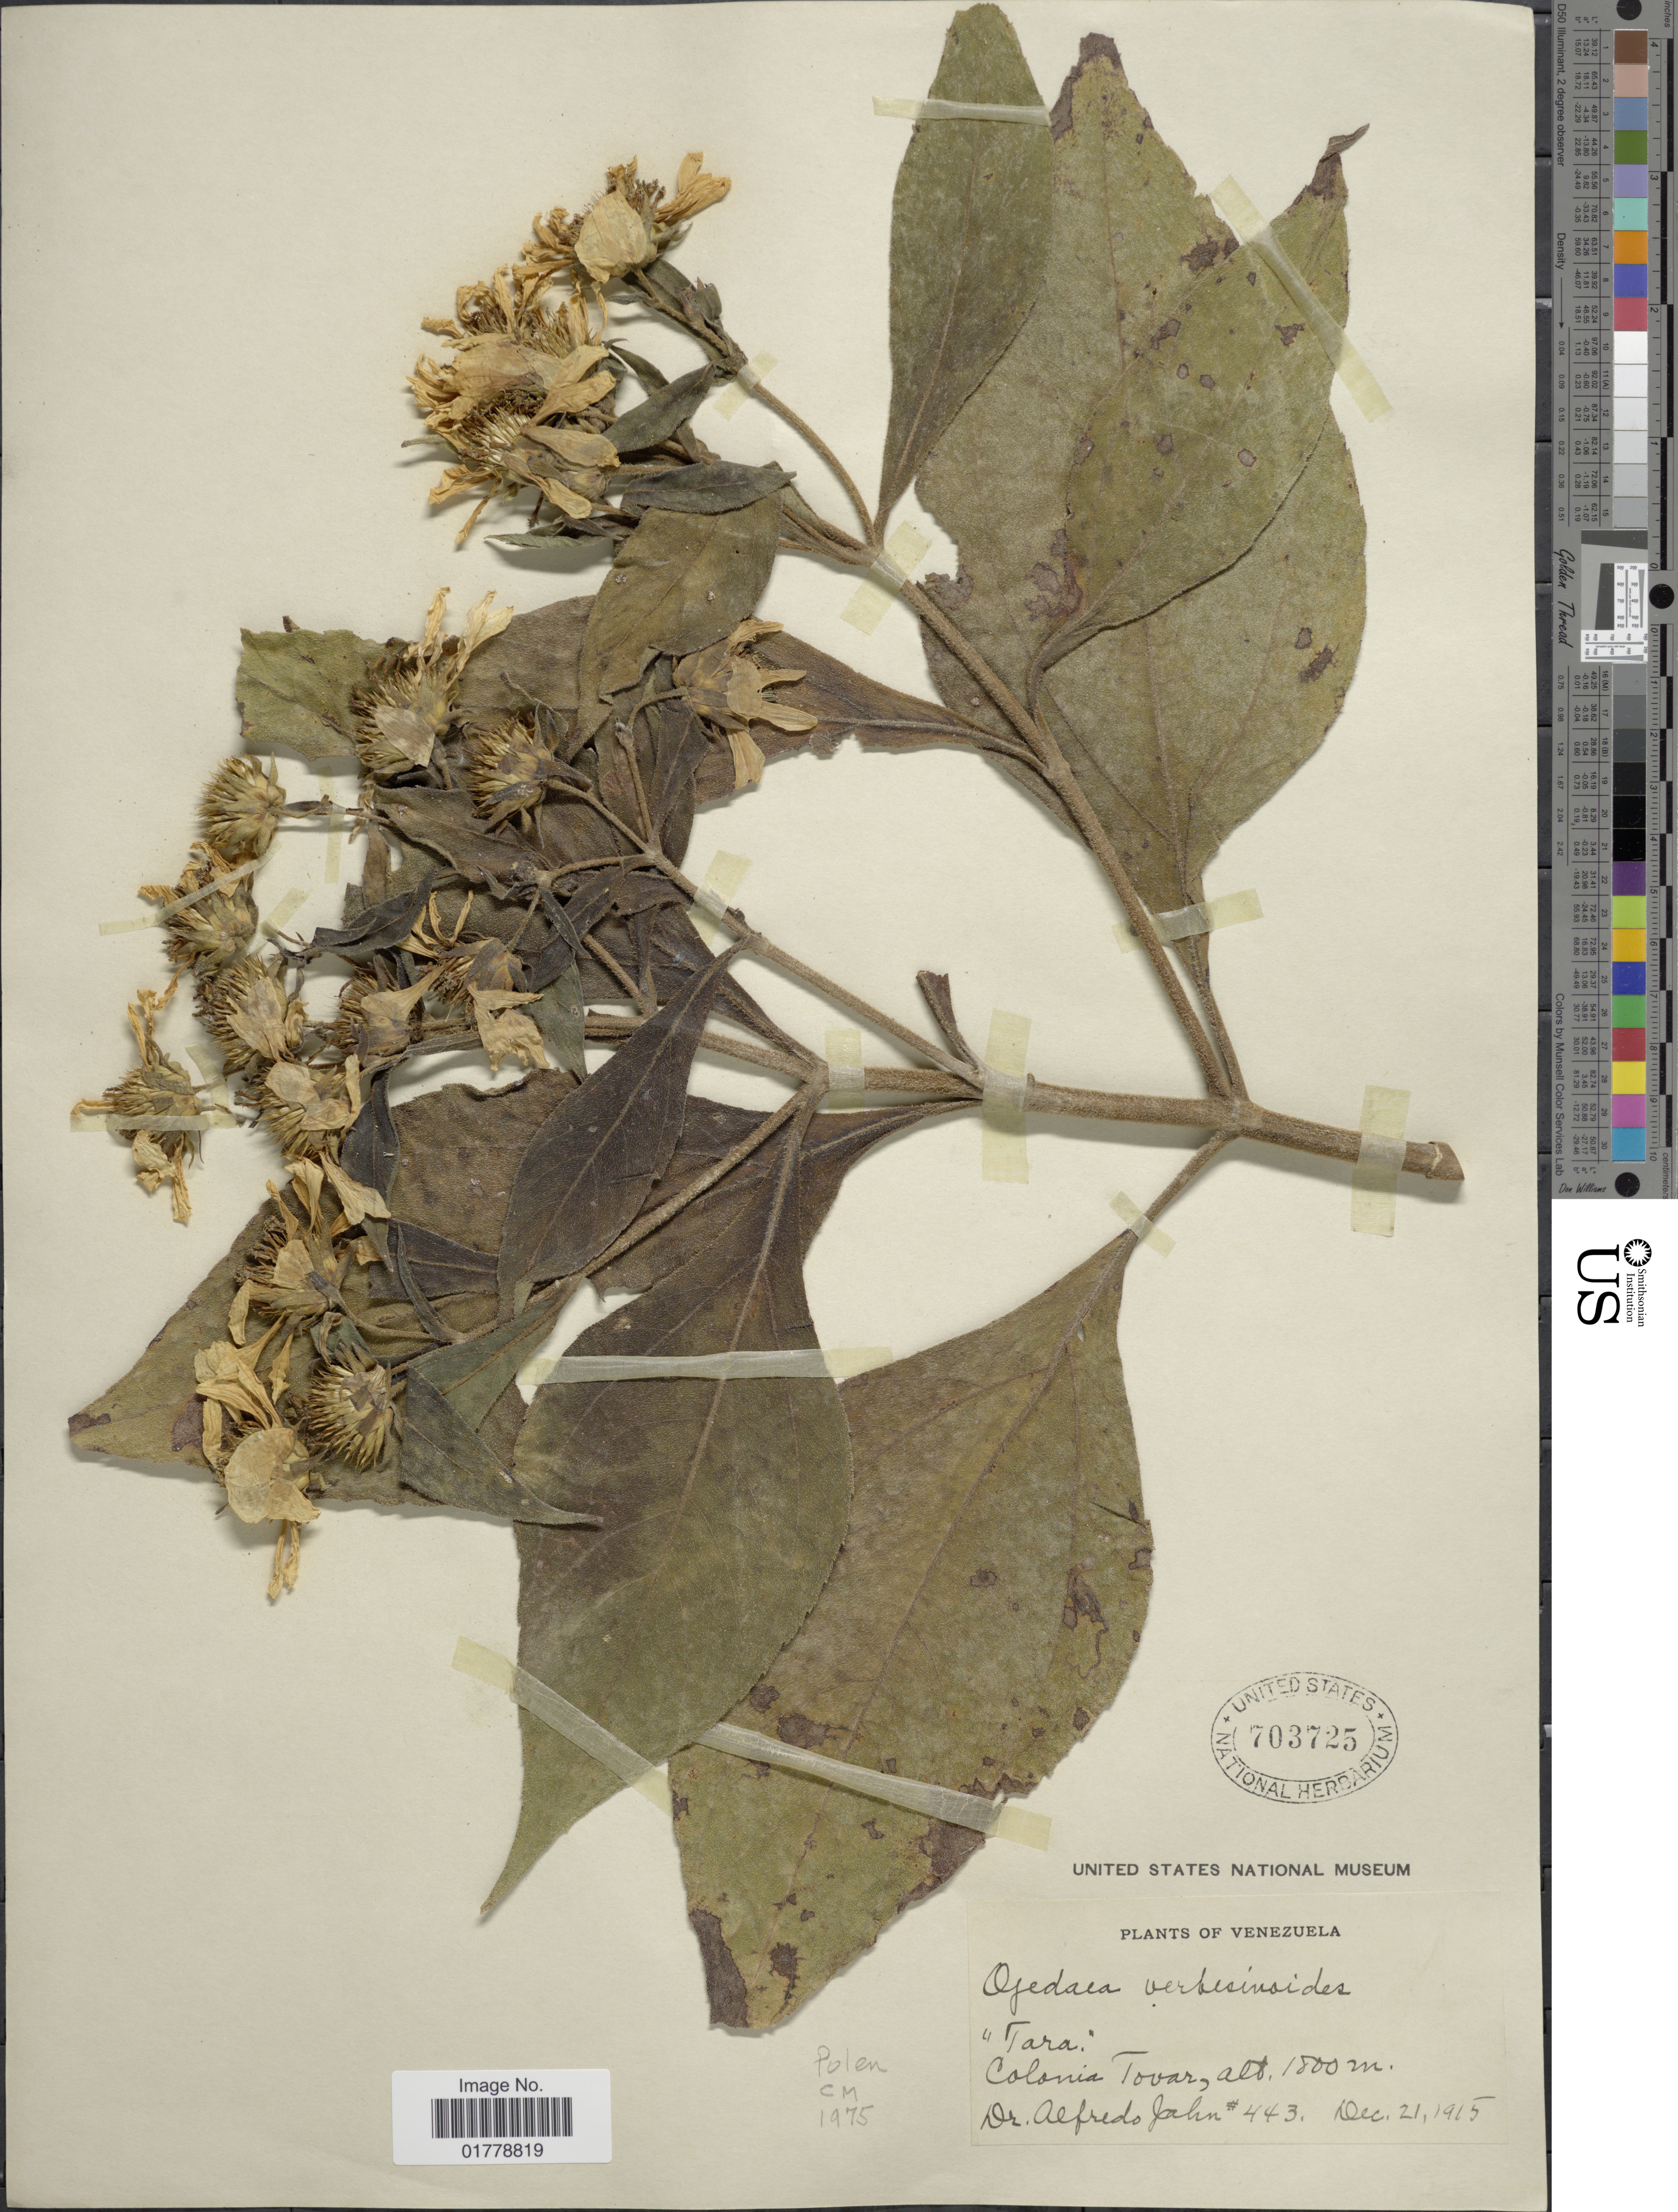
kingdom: Plantae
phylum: Tracheophyta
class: Magnoliopsida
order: Asterales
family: Asteraceae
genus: Oyedaea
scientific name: Oyedaea verbesinoides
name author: DC.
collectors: A. Jahn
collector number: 443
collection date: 1915-12-21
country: Venezuela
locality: Colonia Tovar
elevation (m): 1800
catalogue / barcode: US 703725